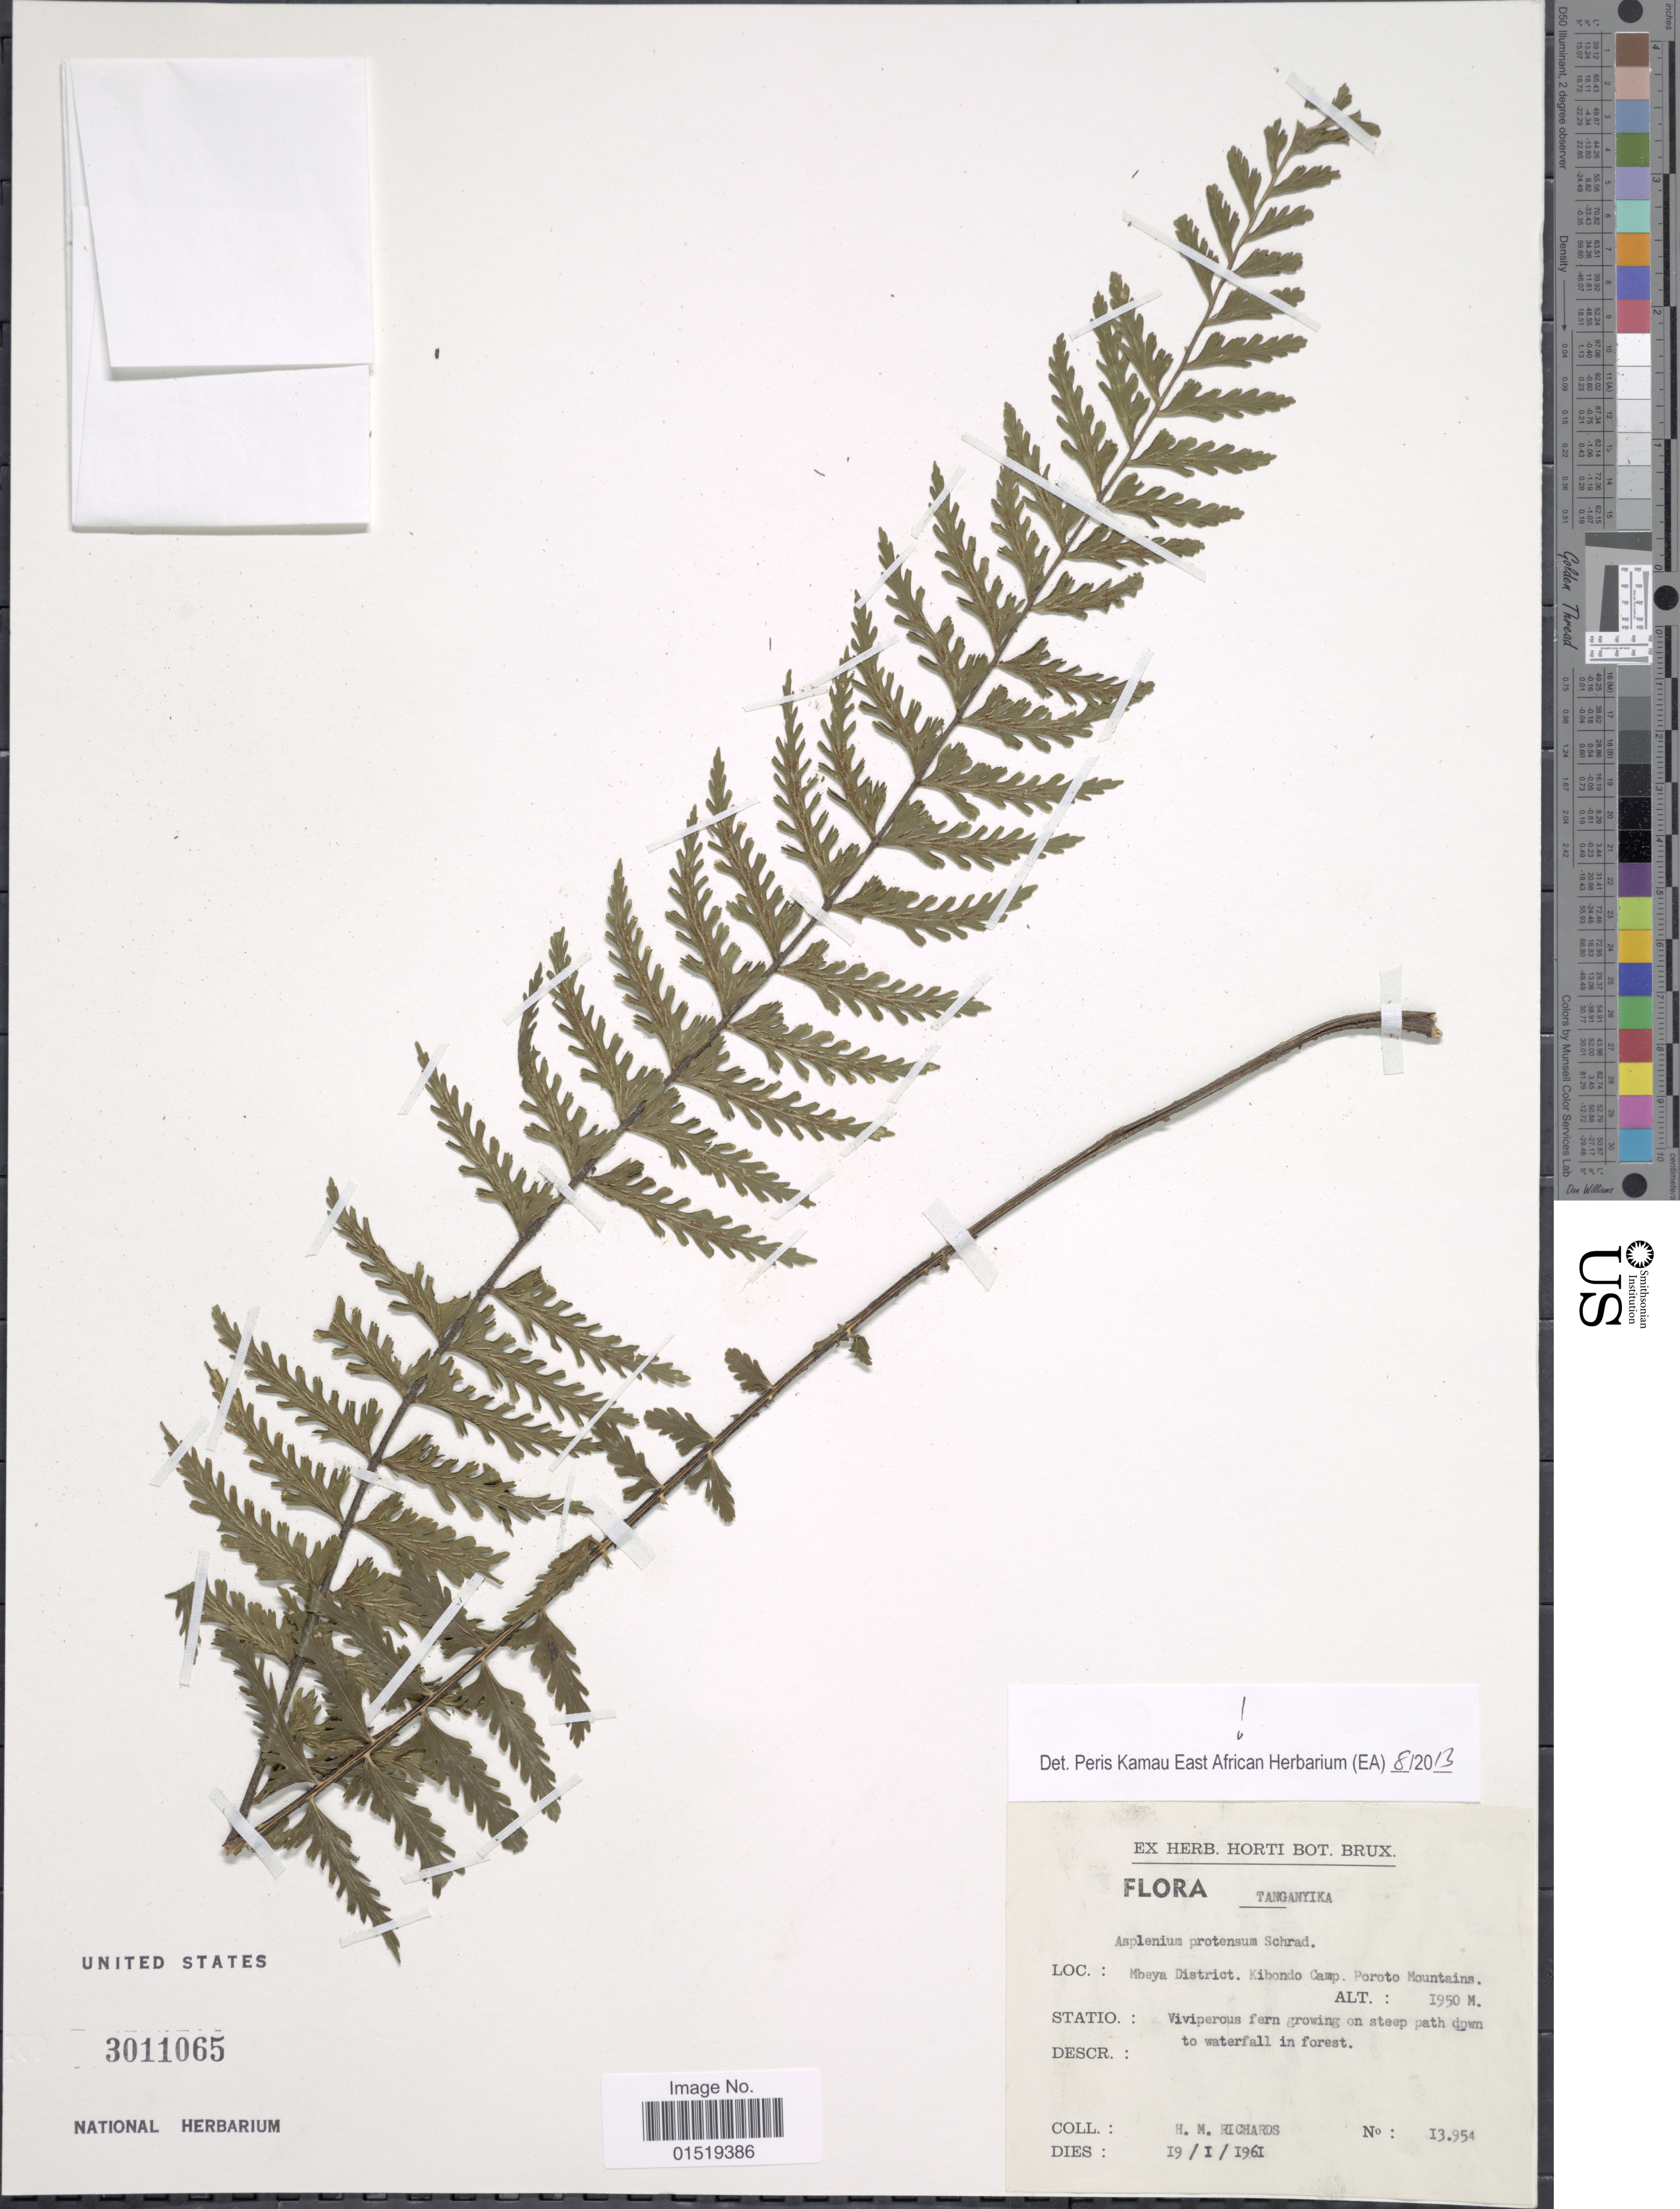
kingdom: Plantae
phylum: Tracheophyta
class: Polypodiopsida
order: Polypodiales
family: Aspleniaceae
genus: Asplenium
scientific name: Asplenium protensum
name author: Schrad.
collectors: H. Richards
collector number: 13954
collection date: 1961-01-19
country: Tanzania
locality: Tanganyika. Mbeya District. Kibondo Camp. Poroto Mountains.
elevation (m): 1950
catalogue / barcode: US 3011065